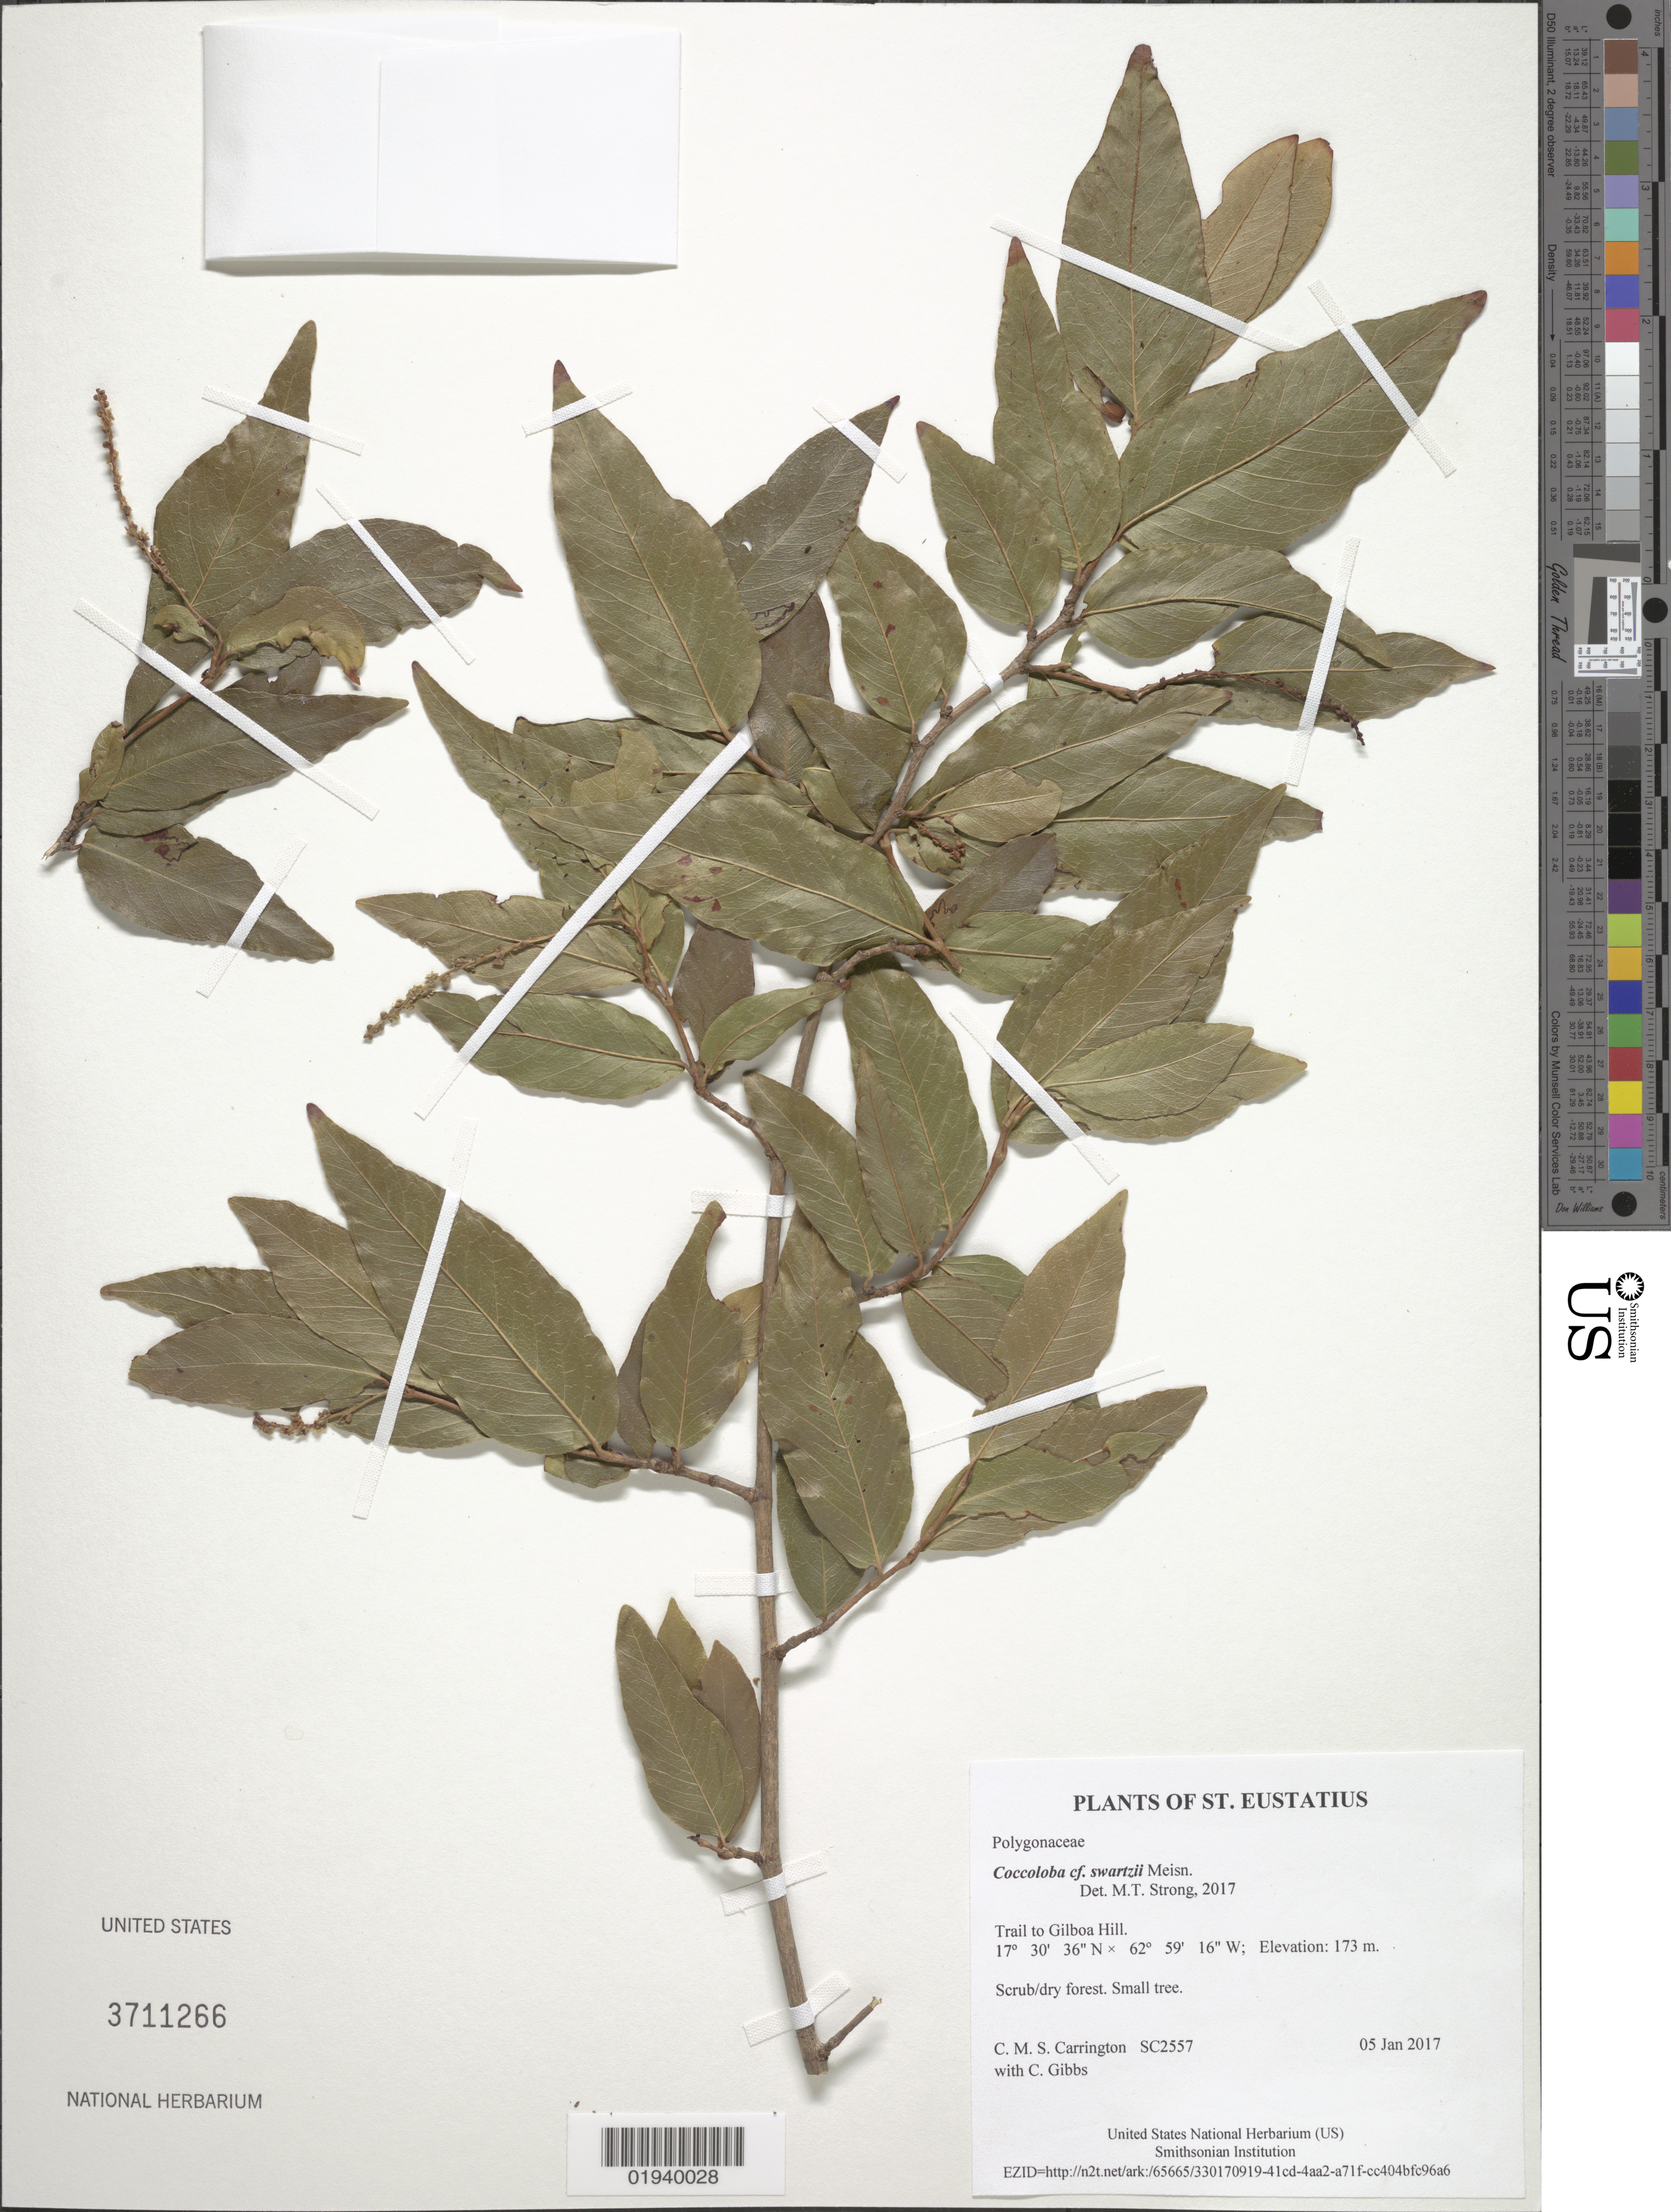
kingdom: Plantae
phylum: Tracheophyta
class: Magnoliopsida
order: Caryophyllales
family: Polygonaceae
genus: Coccoloba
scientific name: Coccoloba swartzii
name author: Meisn.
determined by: Strong, M. T., (US), Smithsonian Institution - National Museum of Natural History (UNITED STATES)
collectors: C. M. S. Carrington & C. Gibbs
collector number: SC2557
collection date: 2017-01-05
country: Netherlands Antilles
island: St. Eustatius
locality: Trail to Gilboa Hill.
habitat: Scrub/dry forest.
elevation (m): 173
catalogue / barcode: US 3711266